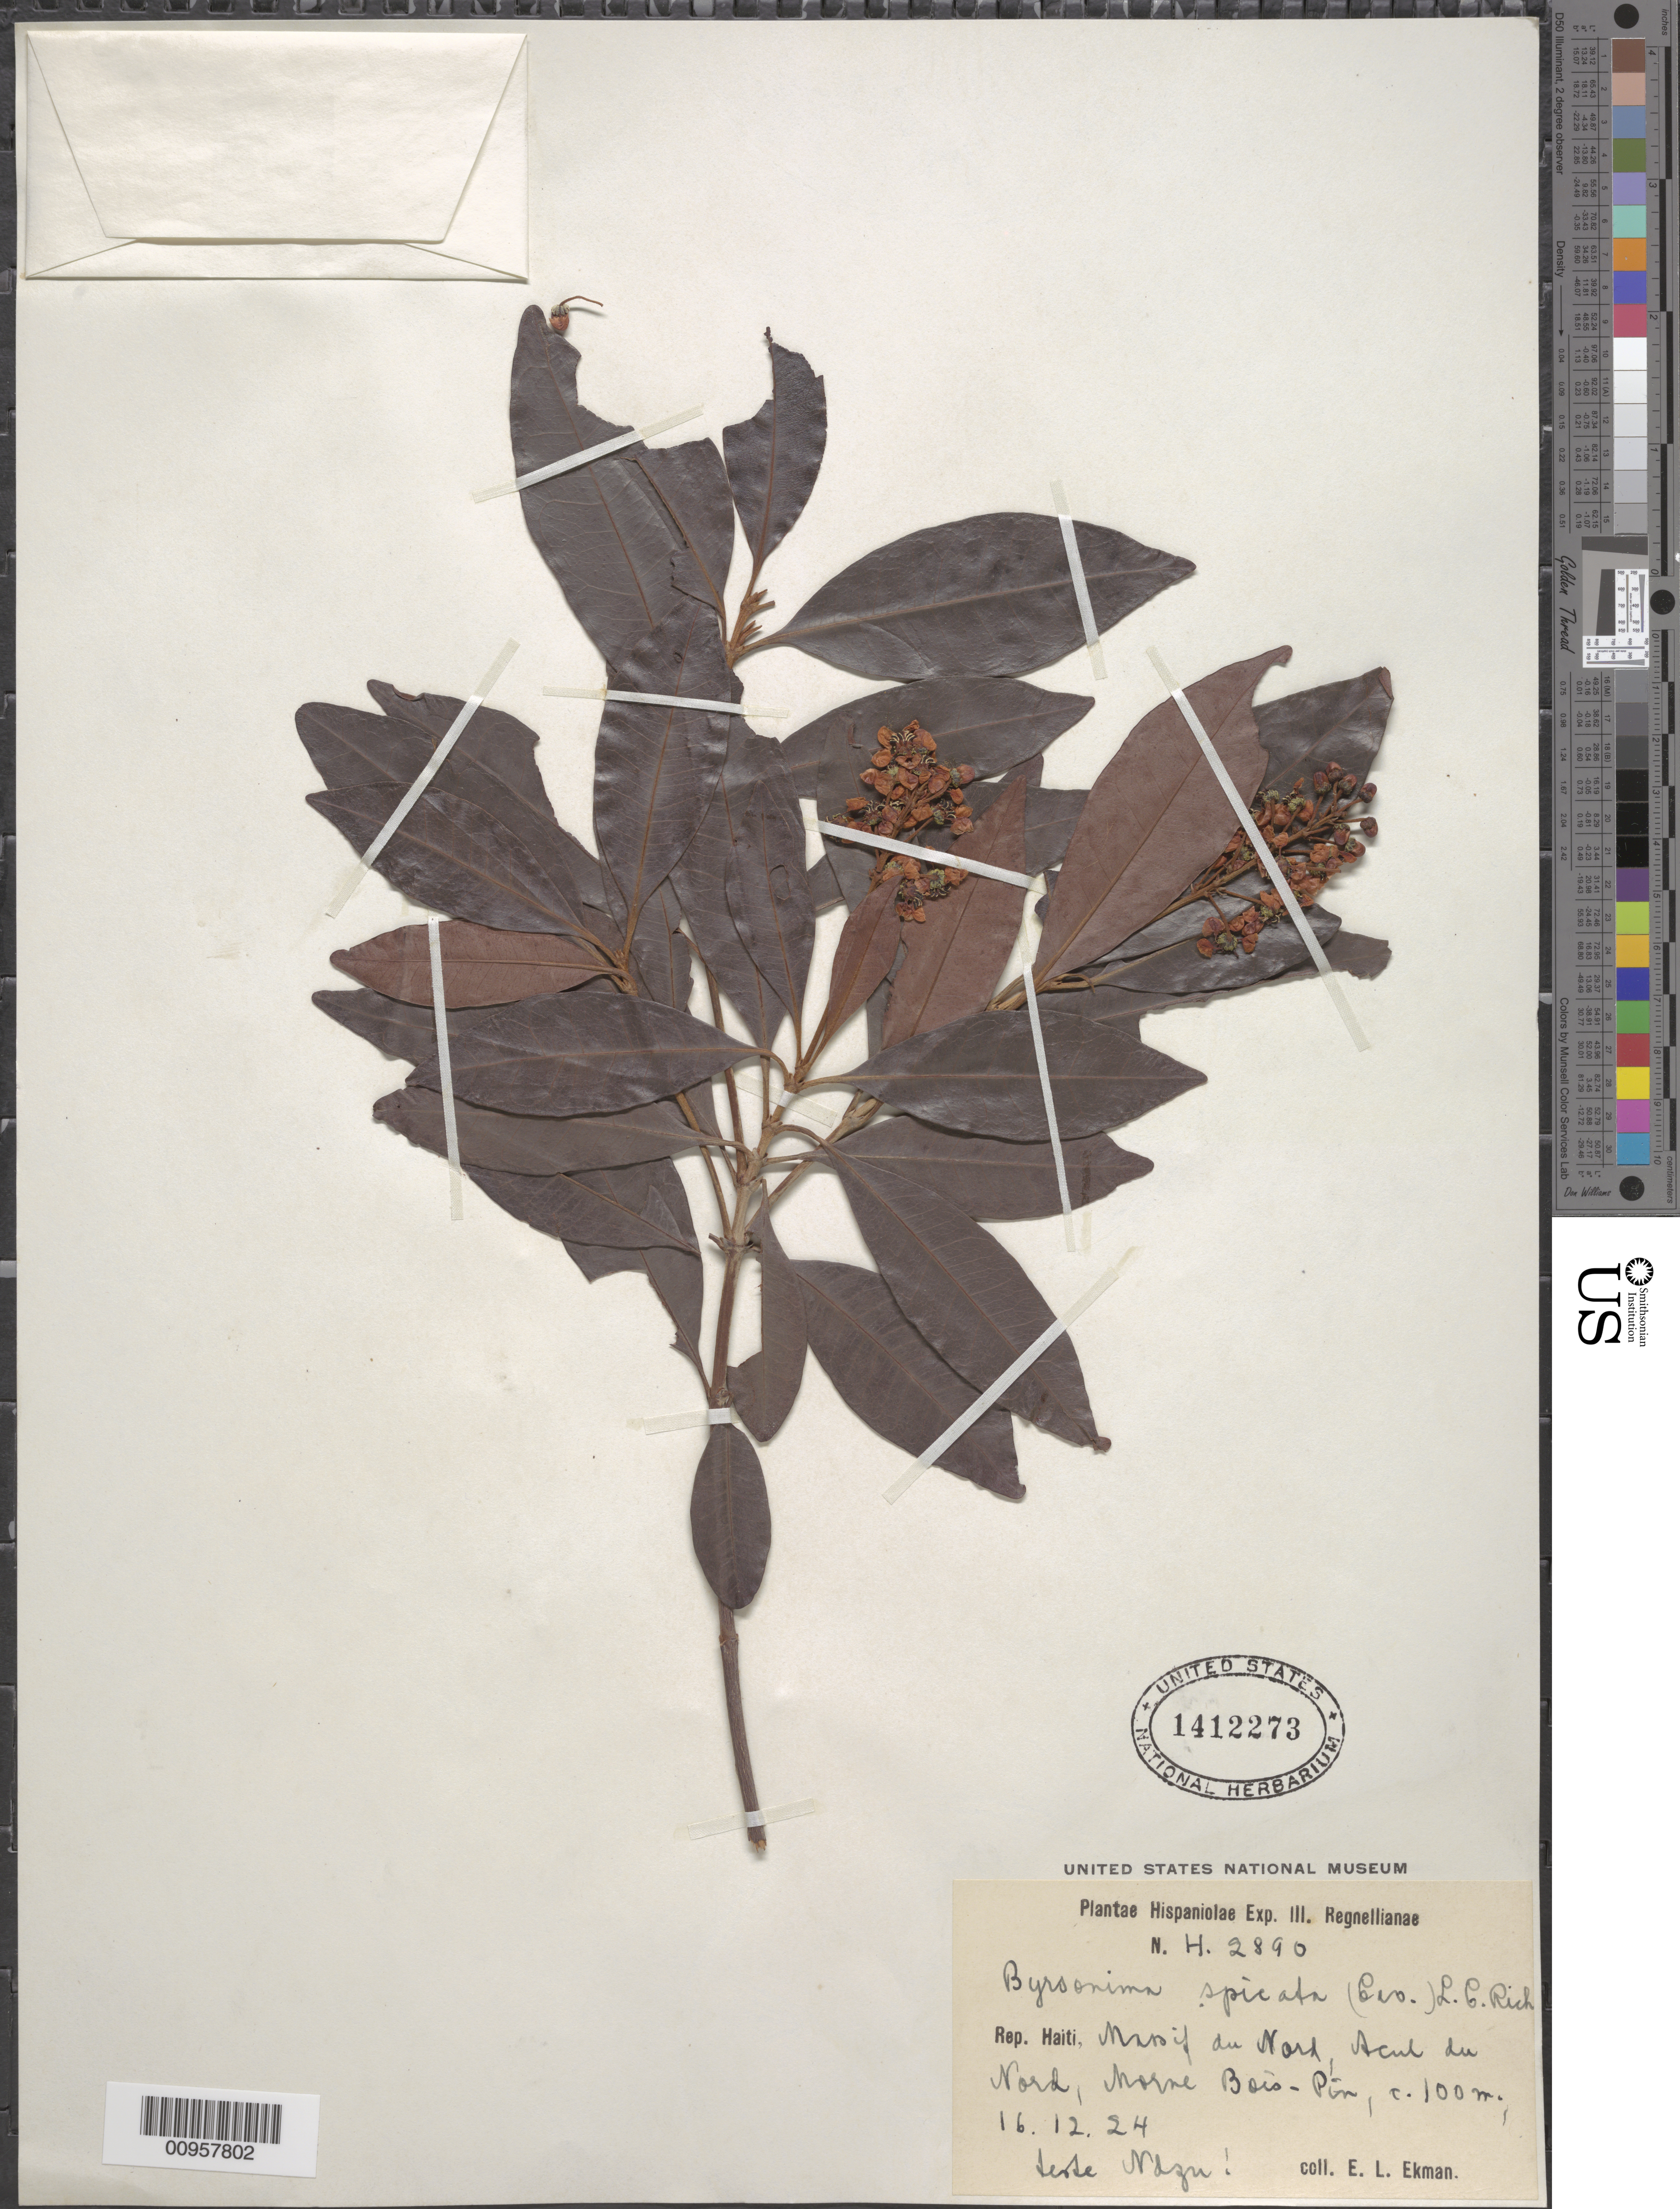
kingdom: Plantae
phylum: Tracheophyta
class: Magnoliopsida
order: Malpighiales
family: Malpighiaceae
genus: Byrsonima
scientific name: Byrsonima spicata (Cav.) DC.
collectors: E. L. Ekman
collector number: H 2890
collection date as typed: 16 Dec 1924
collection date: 1924-12-16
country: Haiti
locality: Massif du Nord, Acul du Nord, Morne Bois Pin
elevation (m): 100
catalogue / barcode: US 1412273